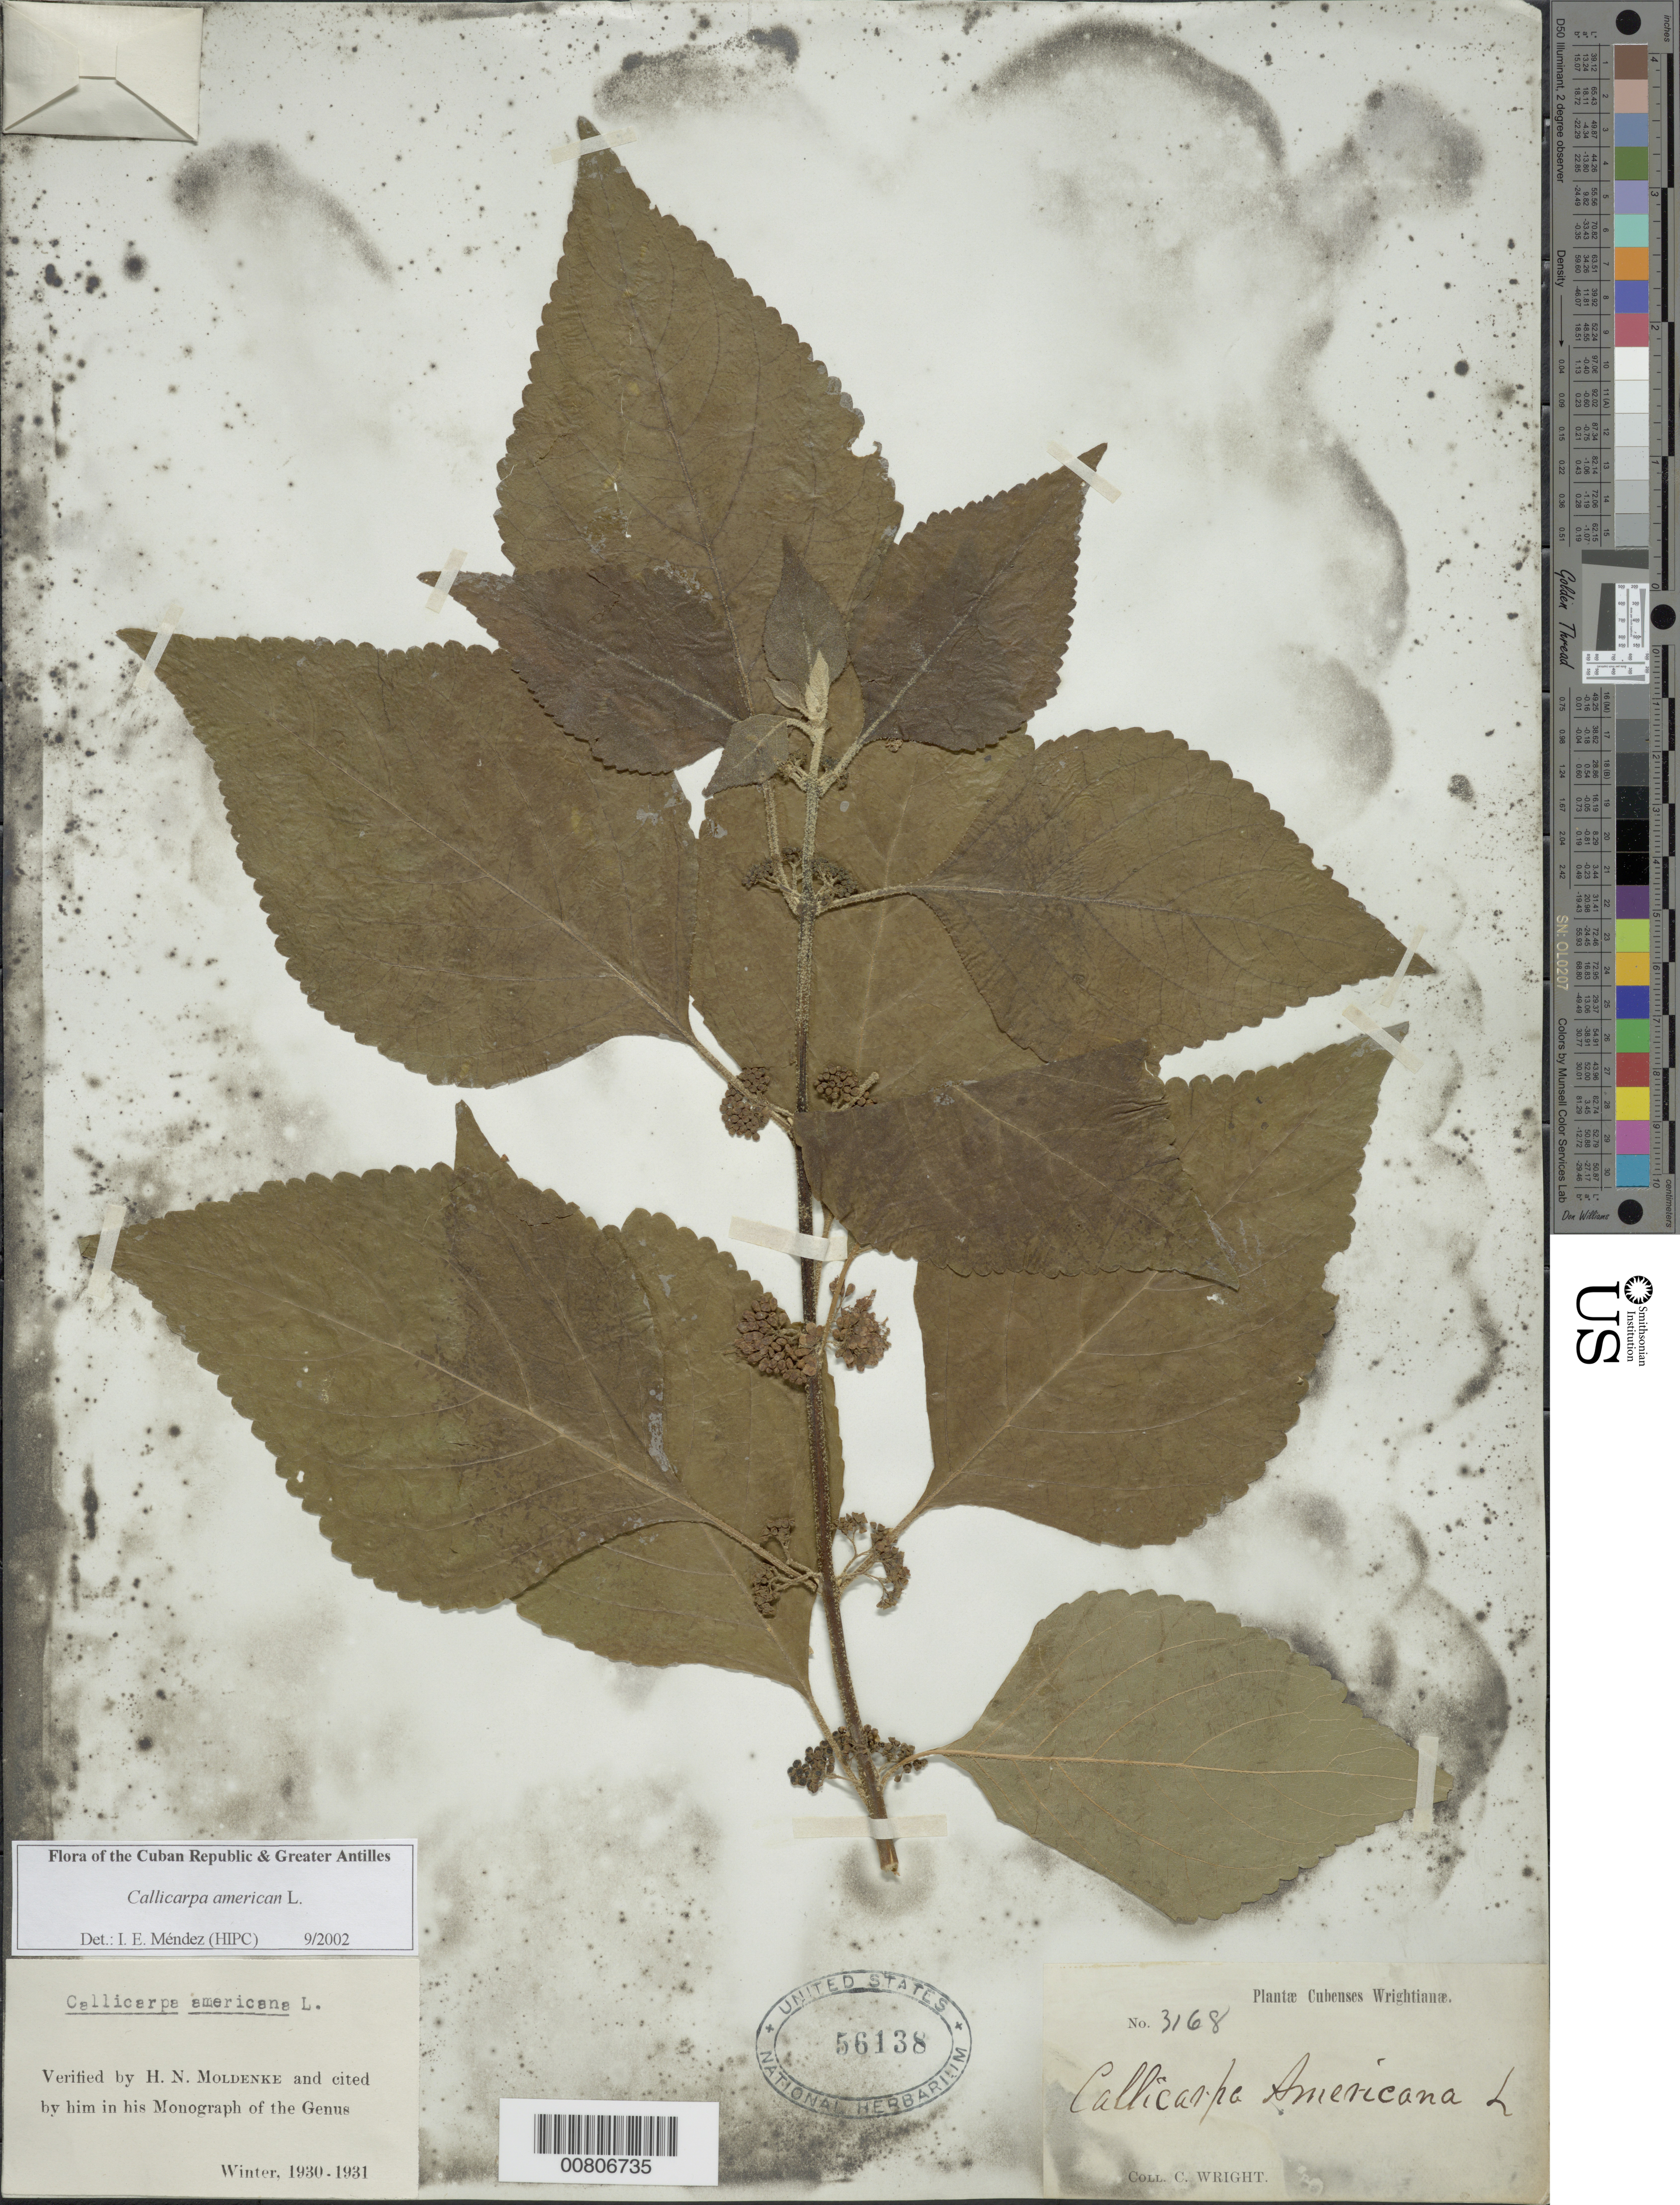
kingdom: Plantae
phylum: Tracheophyta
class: Magnoliopsida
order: Lamiales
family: Lamiaceae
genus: Callicarpa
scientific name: Callicarpa americana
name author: L.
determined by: Méndez, Isidro E., (HIPC)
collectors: C. Wright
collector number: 3168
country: Cuba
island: Cuba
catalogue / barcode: US 56138